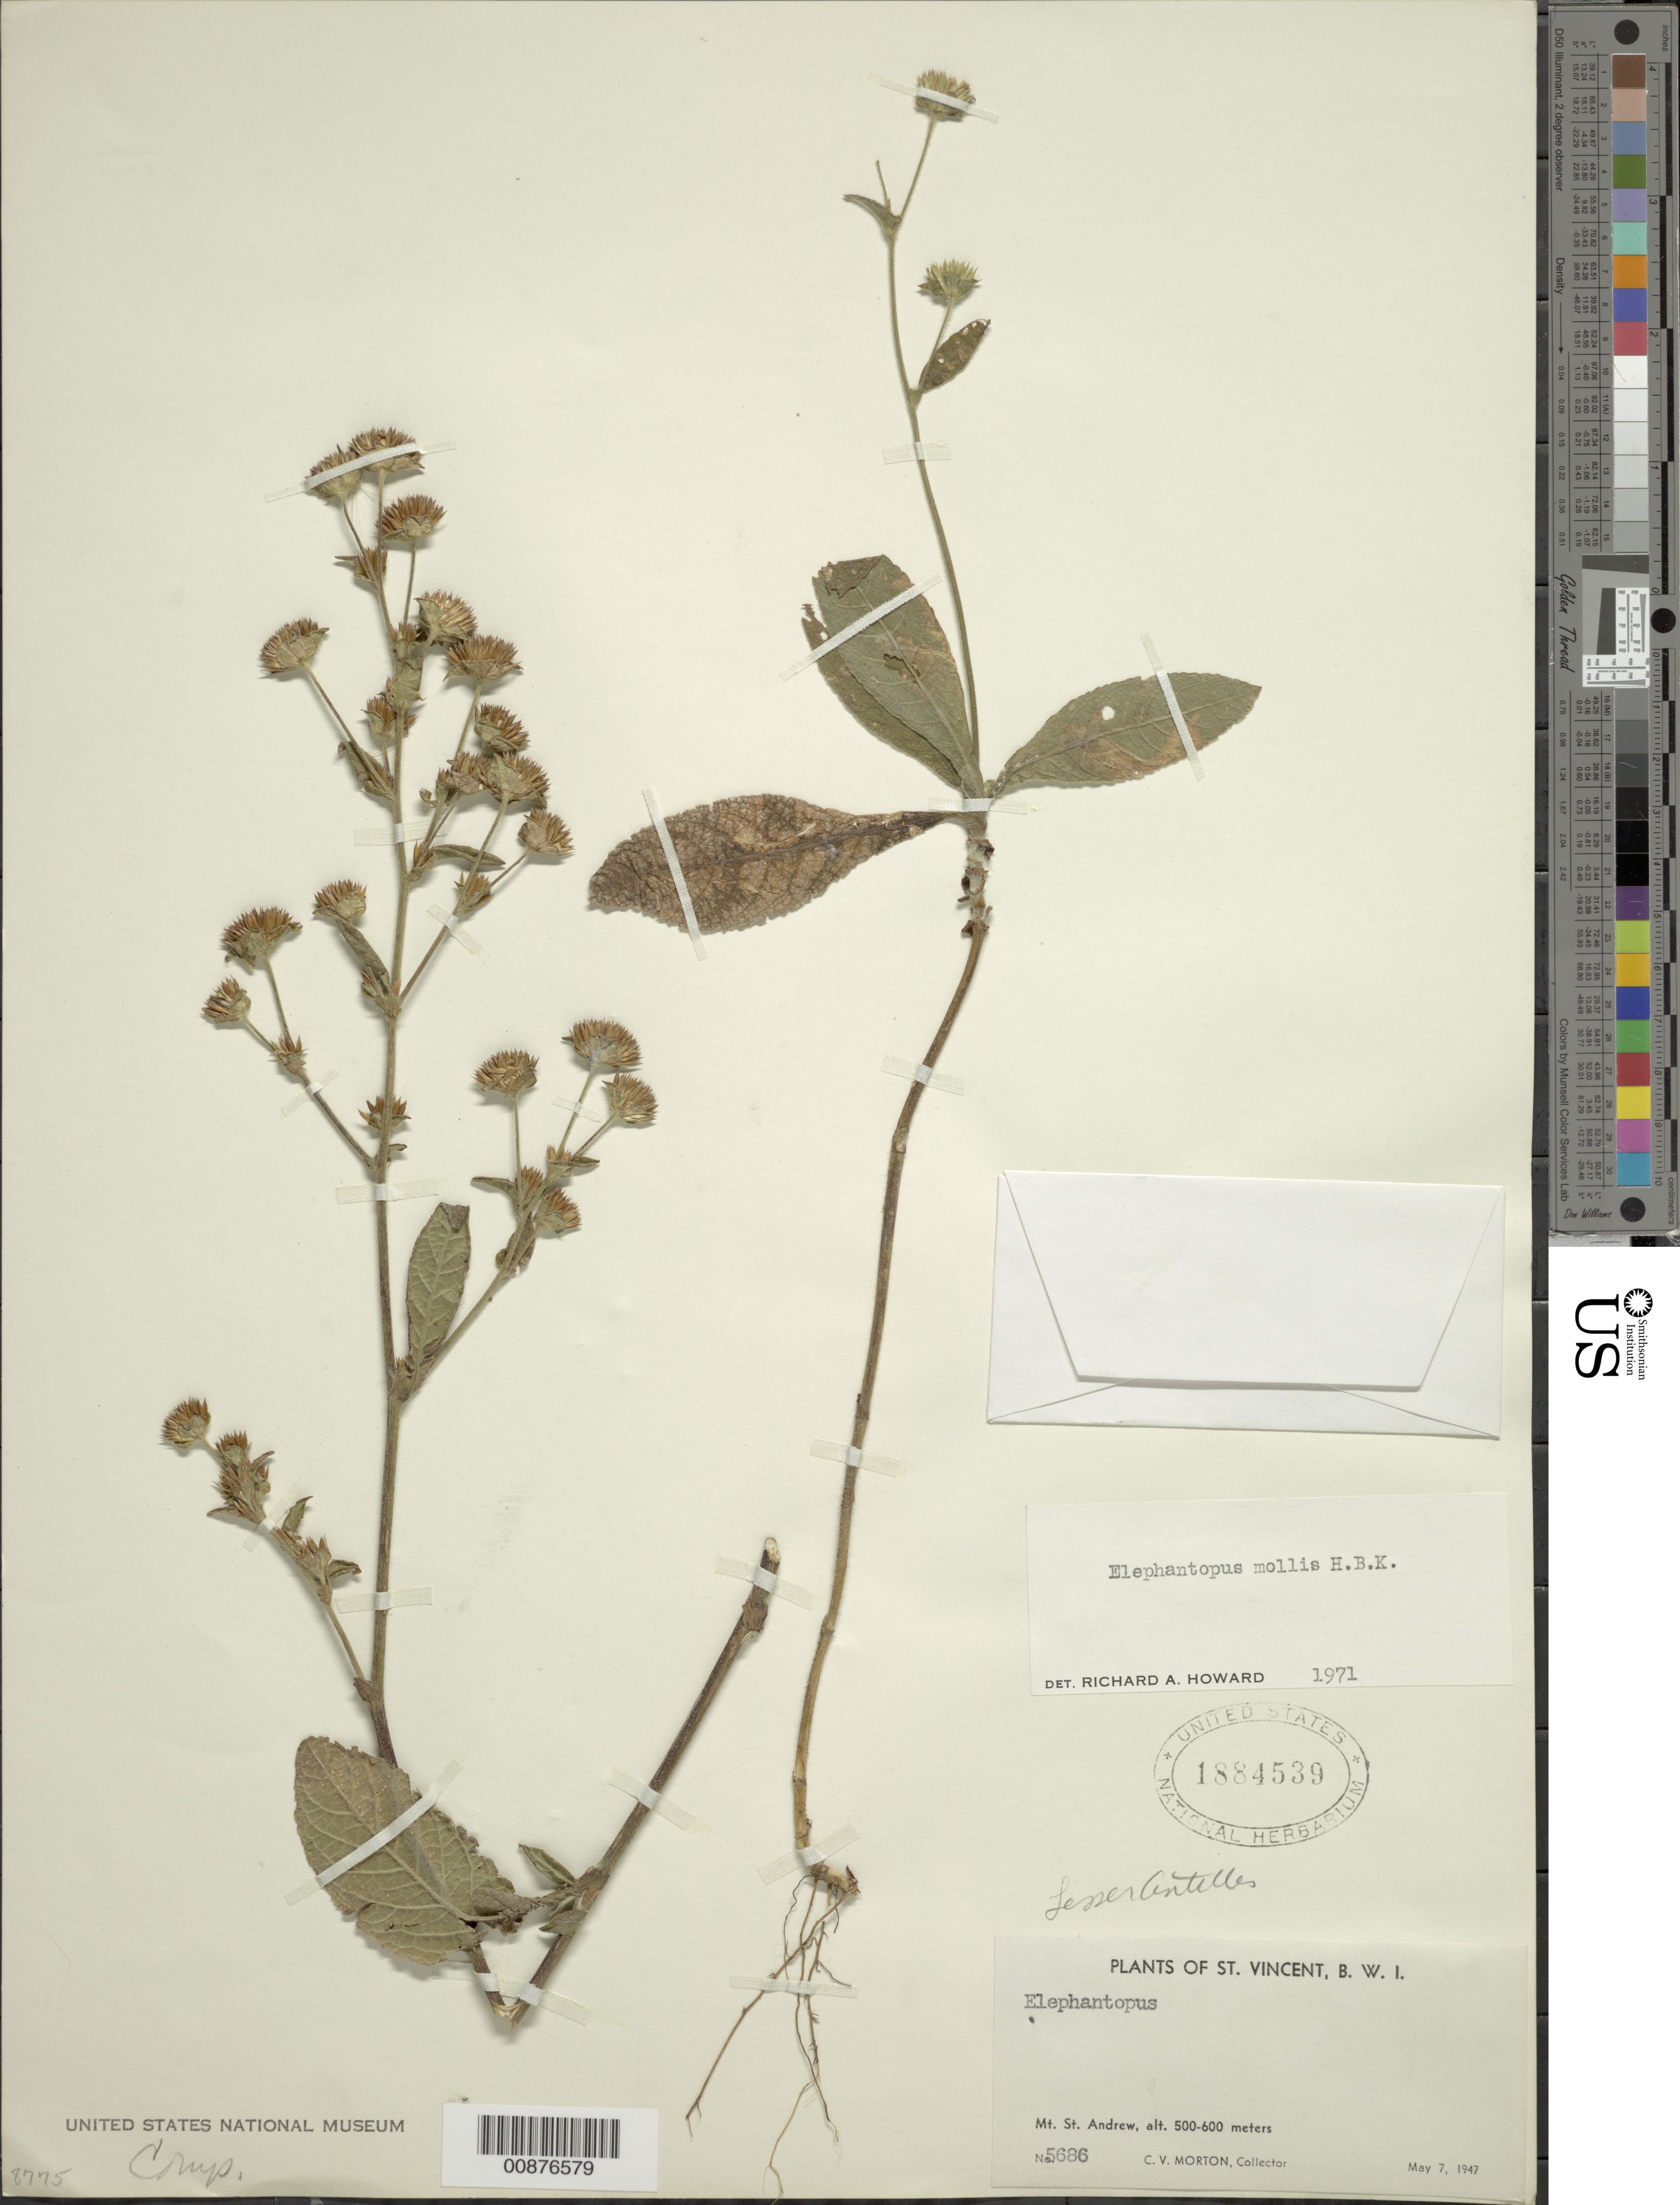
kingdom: Plantae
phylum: Tracheophyta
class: Magnoliopsida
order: Asterales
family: Asteraceae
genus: Elephantopus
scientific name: Elephantopus mollis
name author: Kunth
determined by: Howard, R. A.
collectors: C. V. Morton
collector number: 5686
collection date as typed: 07 May 1947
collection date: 1947-05-07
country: St. Vincent - Grenadines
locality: Mt. St. Andrew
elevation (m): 500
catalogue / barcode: US 1884539